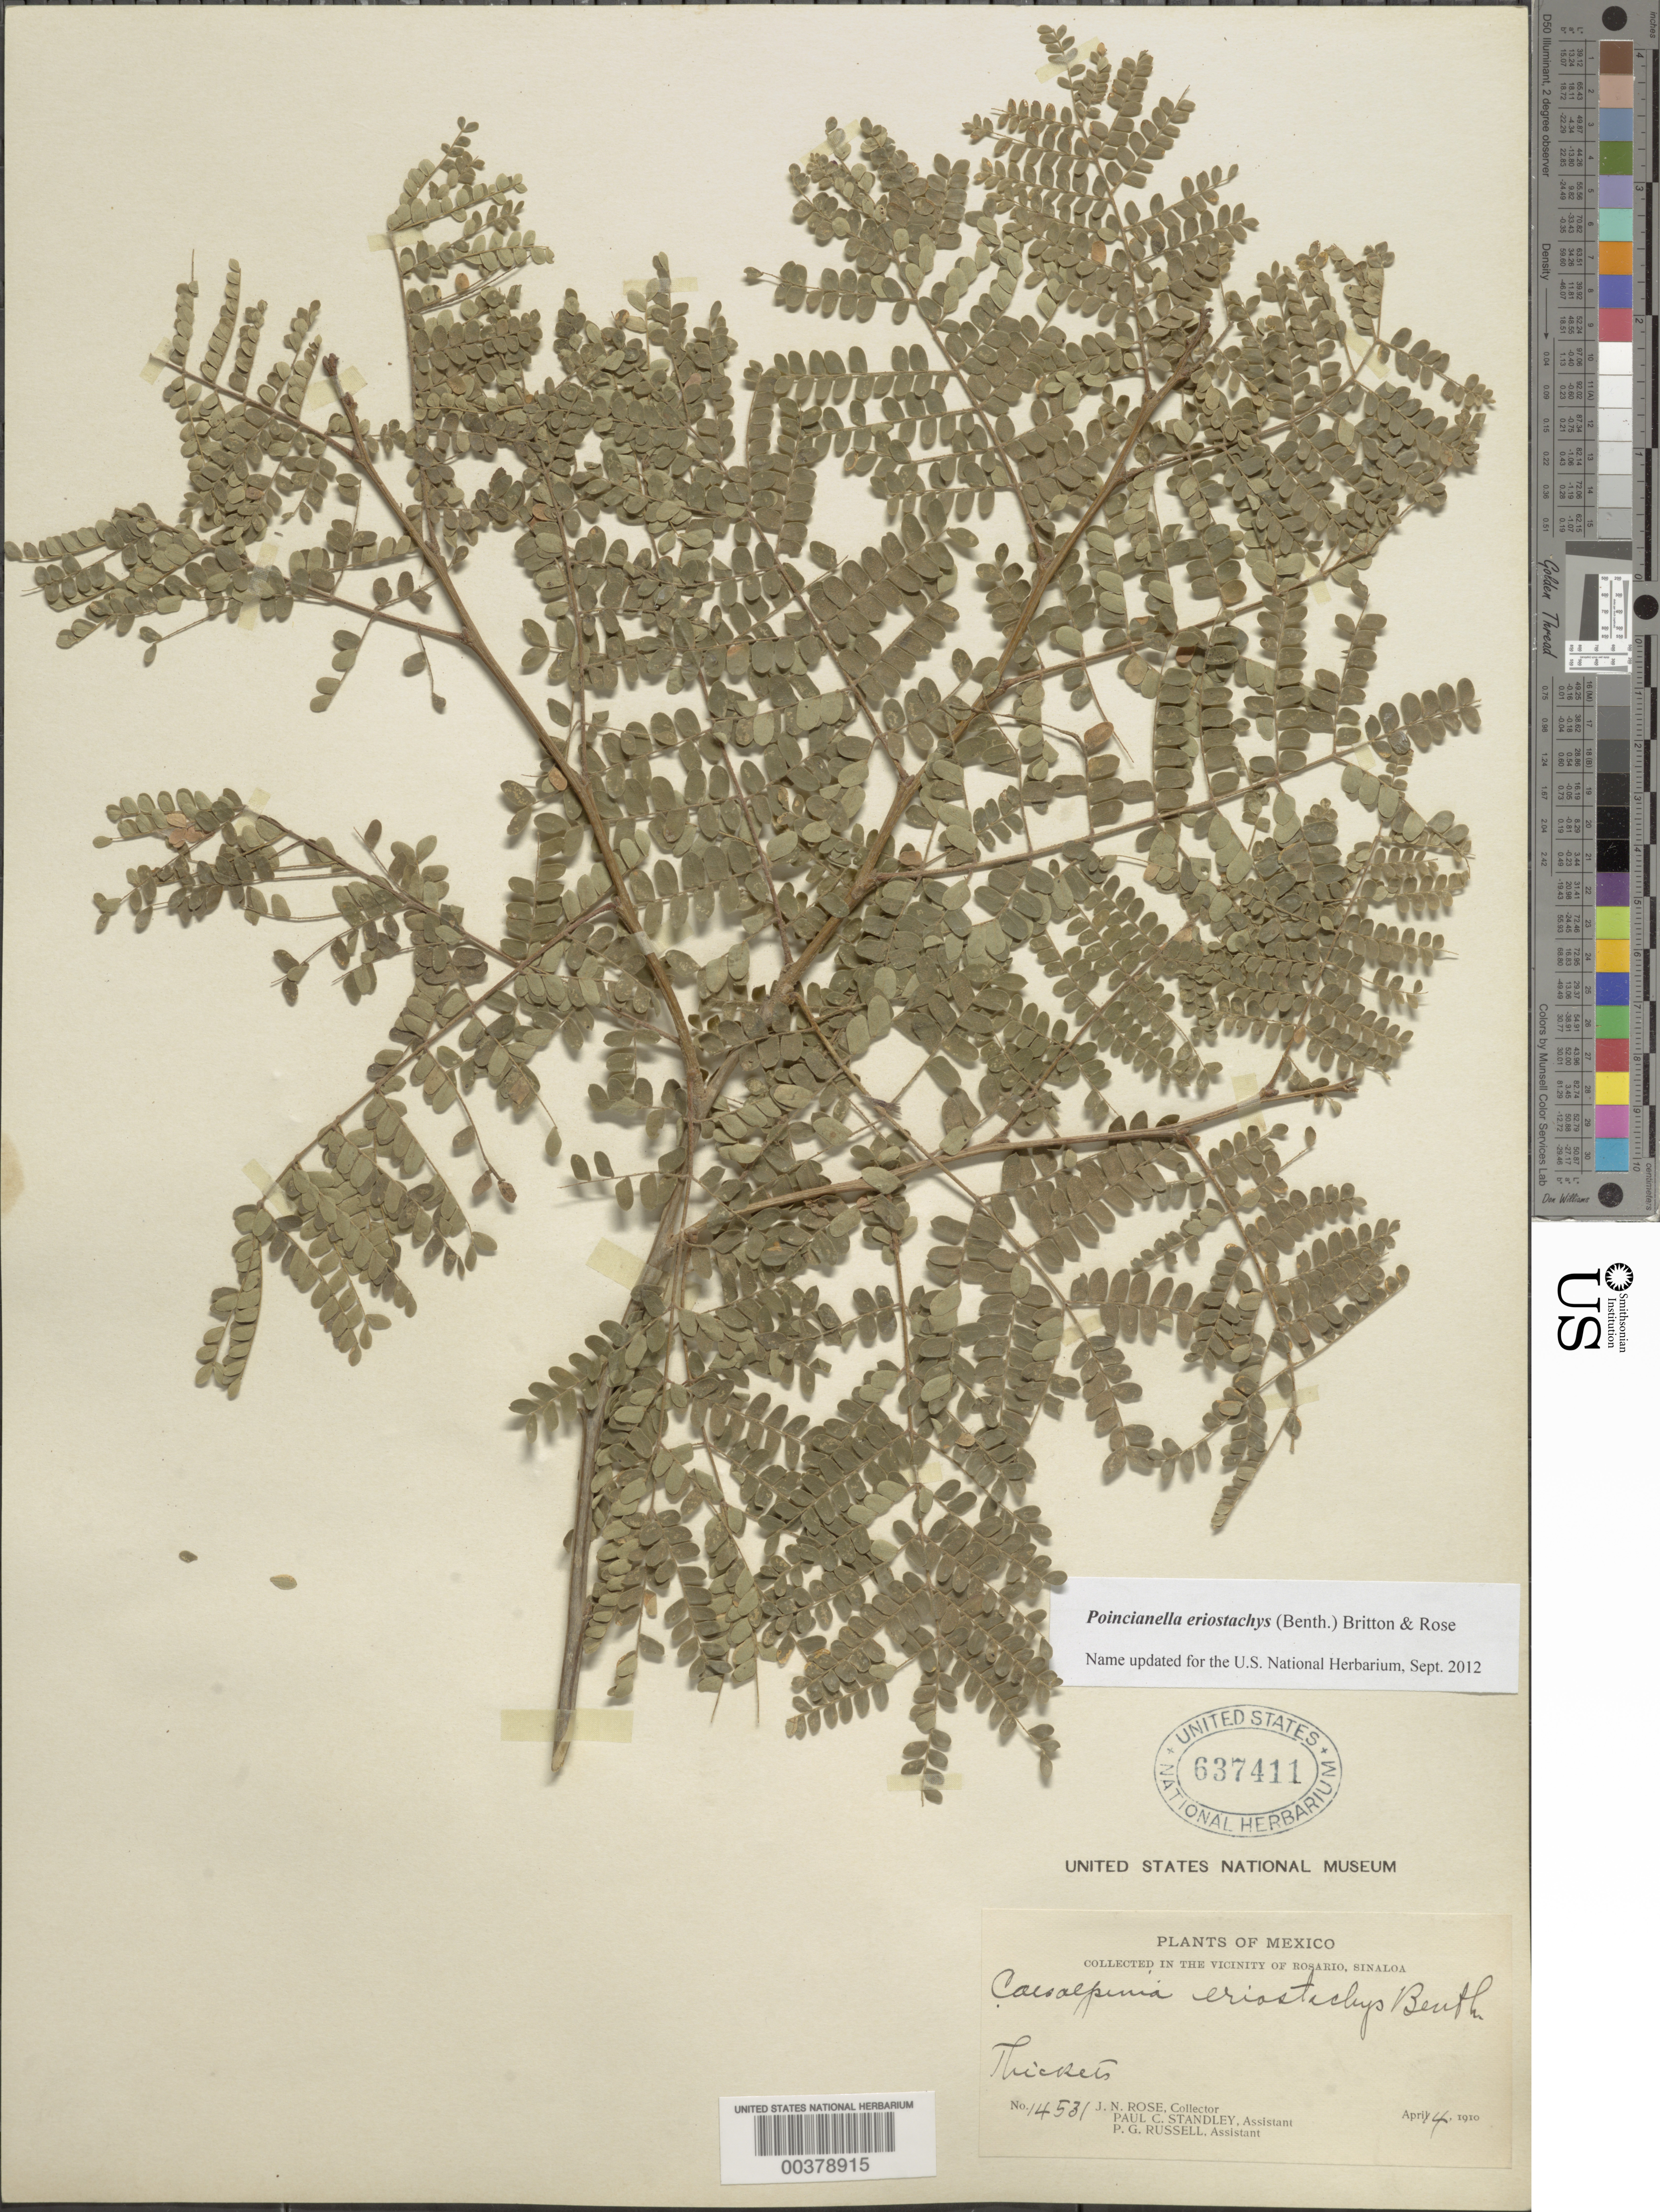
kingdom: Plantae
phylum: Tracheophyta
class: Magnoliopsida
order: Fabales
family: Fabaceae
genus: Cenostigma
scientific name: Cenostigma eriostachys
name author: (Benth.) Gagnon & G.P. Lewis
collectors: J. N. Rose, P. C. Standley & P. G. Russell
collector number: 14531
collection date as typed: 14 Apr 1910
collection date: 1910-04-14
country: Mexico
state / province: Sinaloa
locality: Vicinity of Rosario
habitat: Thickets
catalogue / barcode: US 637411